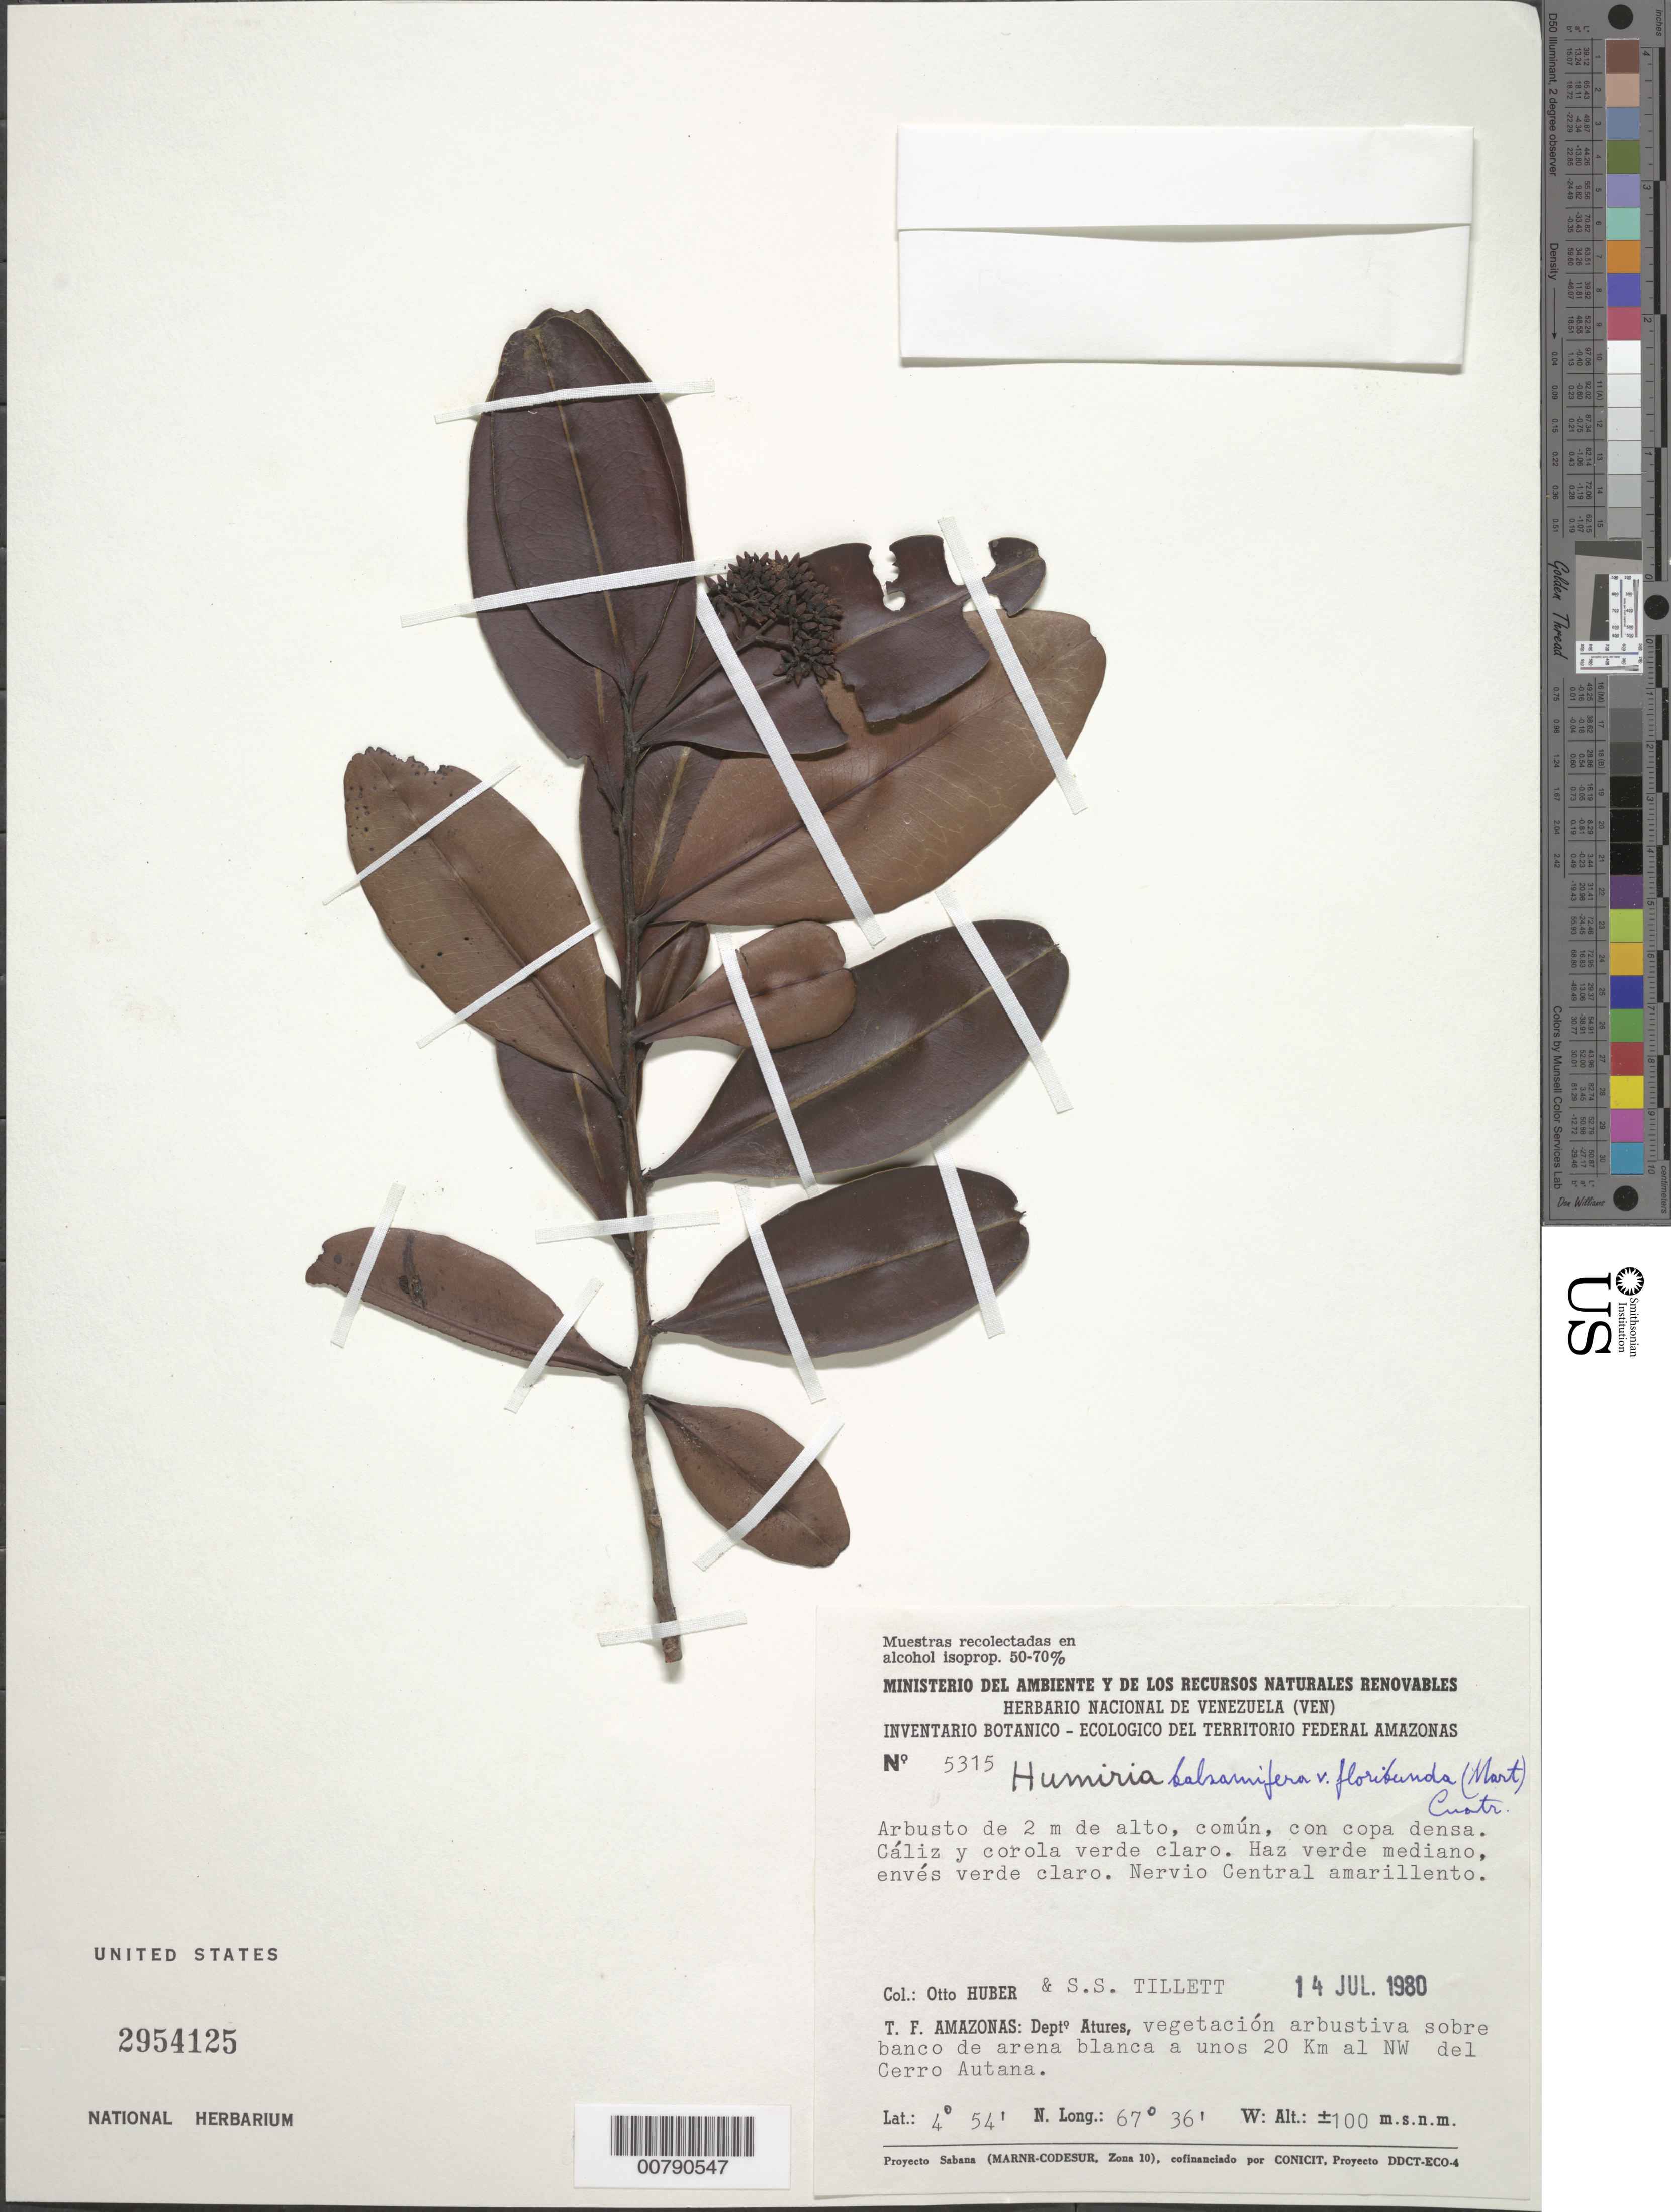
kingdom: Plantae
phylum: Tracheophyta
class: Magnoliopsida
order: Malpighiales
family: Humiriaceae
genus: Humiria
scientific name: Humiria balsamifera var. floribunda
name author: (Mart.) Cuatrec.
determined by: Cuatrecasas, J.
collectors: O. Huber & S. S. Tillett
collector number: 5315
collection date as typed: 14-Jul-80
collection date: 1980-07-14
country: Venezuela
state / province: Amazonas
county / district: Atures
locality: Cerro Autana, 20 km al NW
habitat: Vegetación arbustiva sobre banco de arena blanca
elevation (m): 100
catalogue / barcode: US 2954125